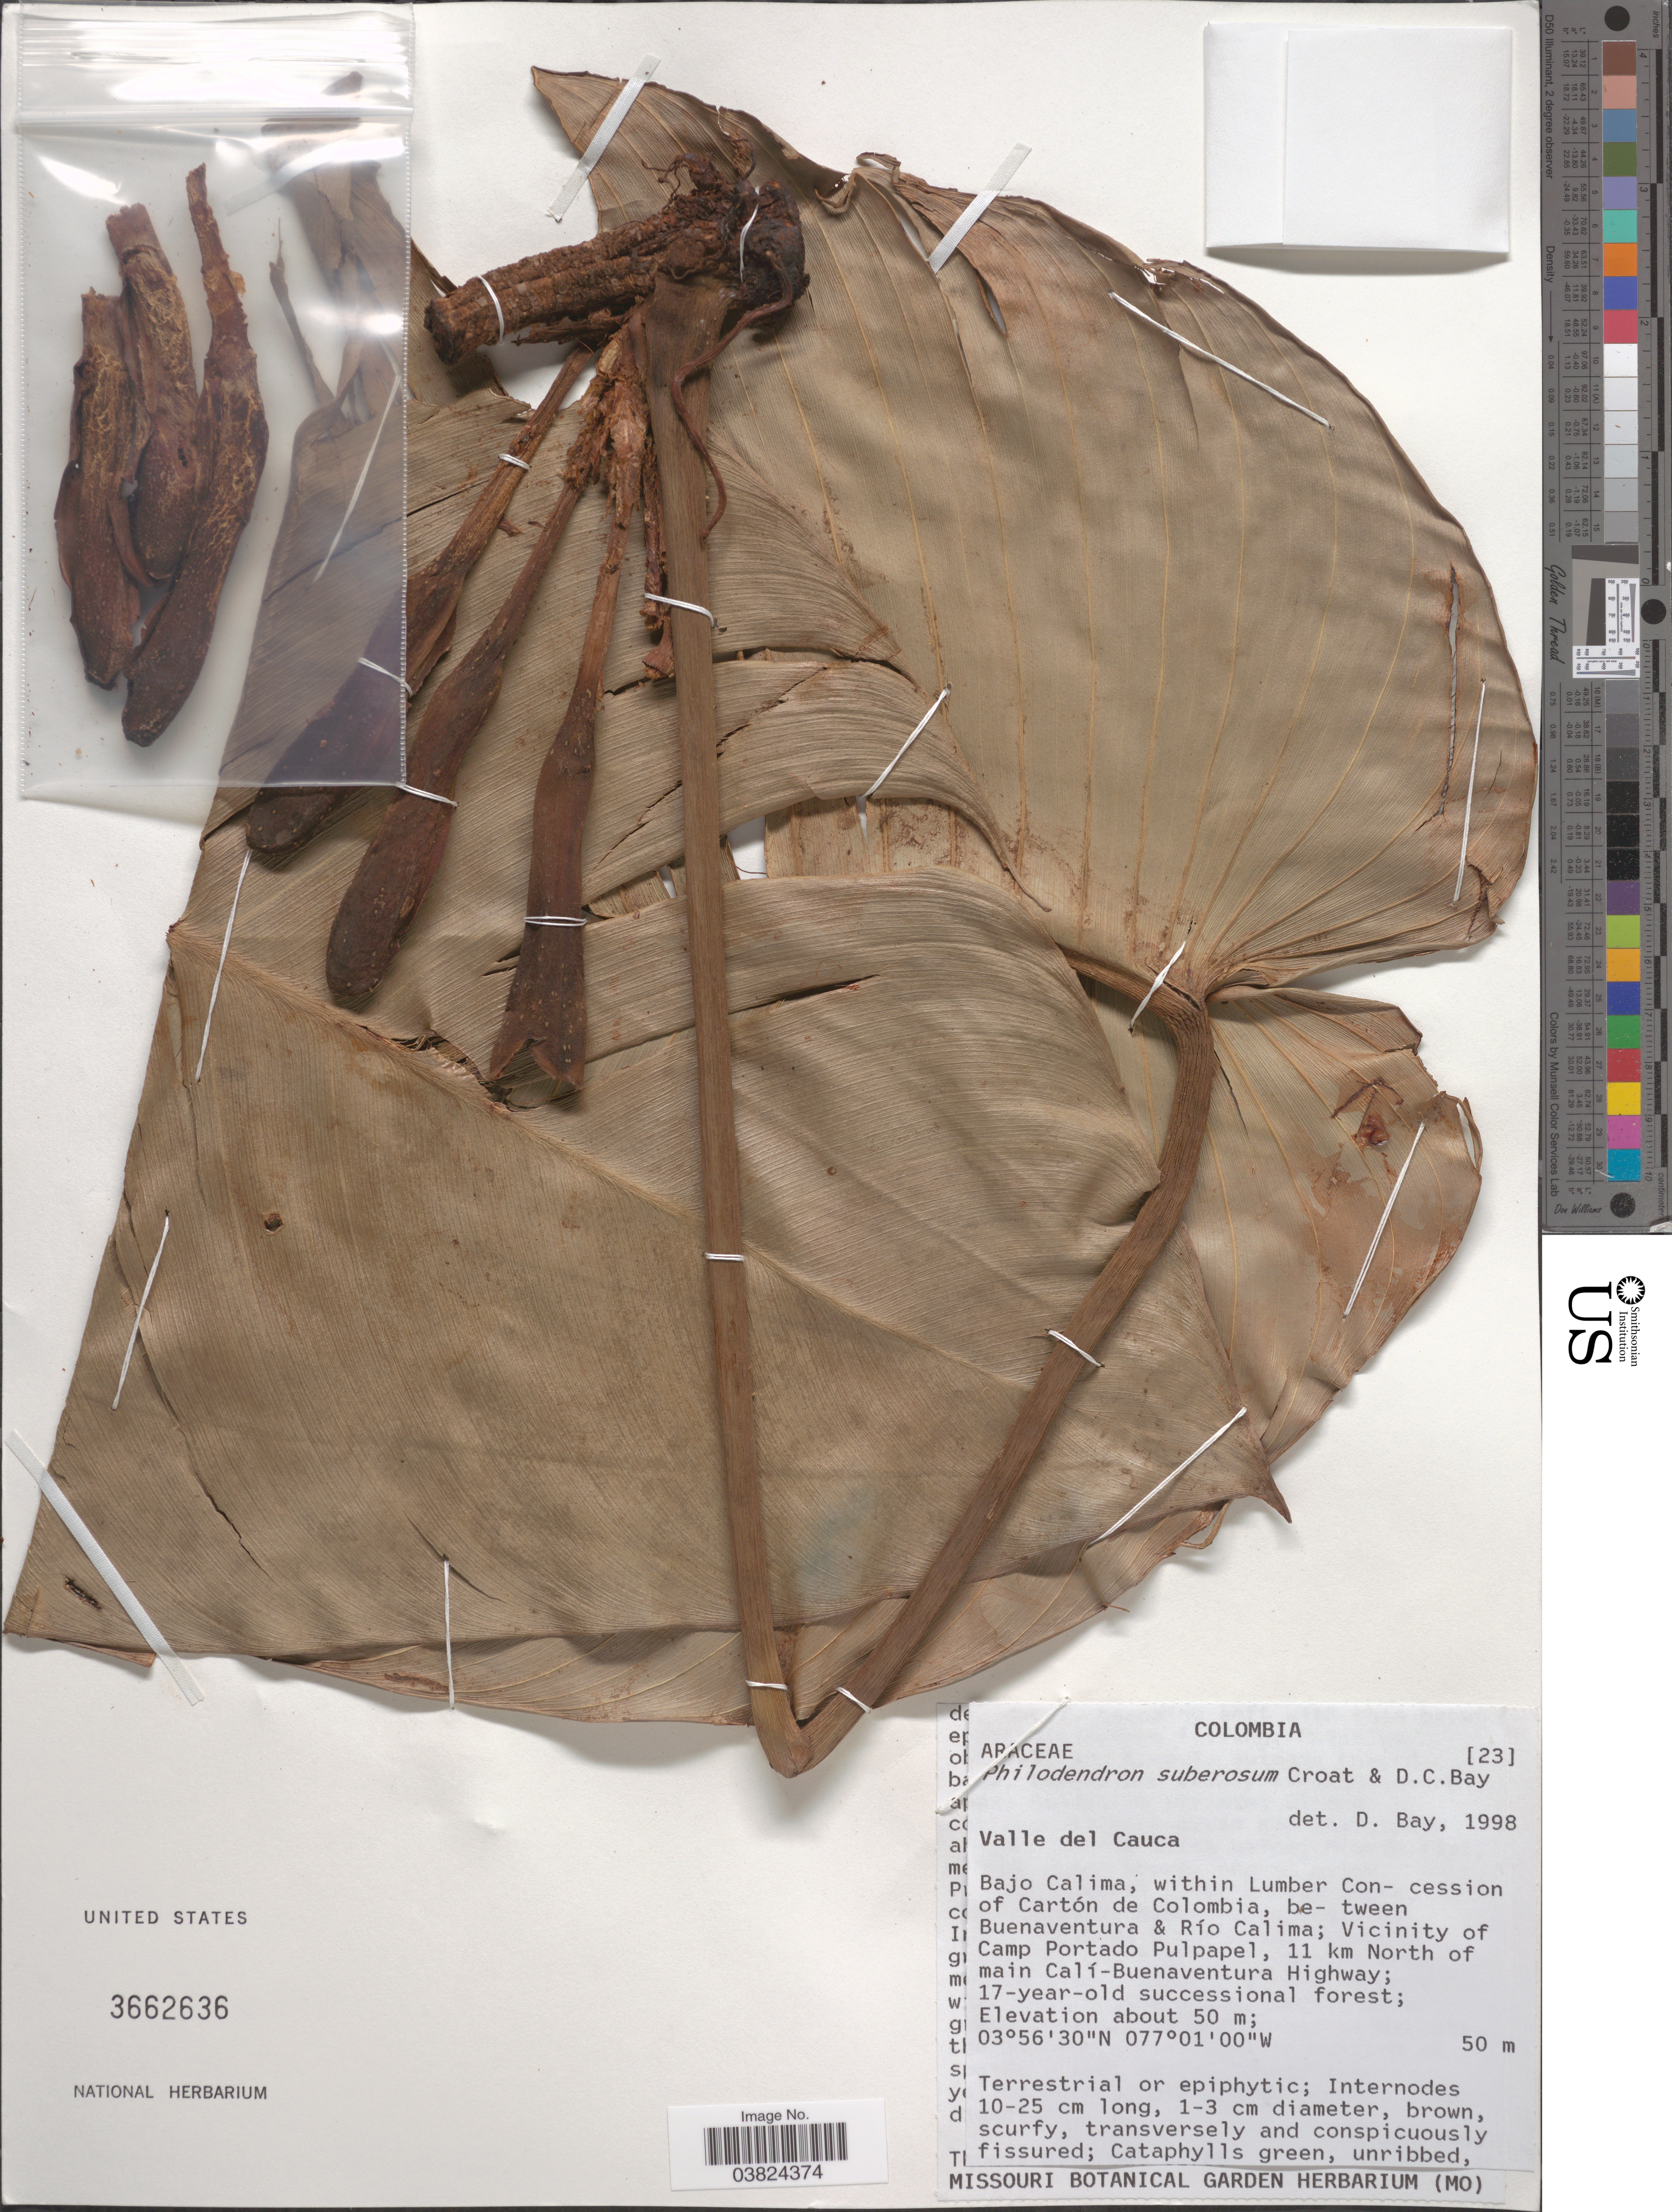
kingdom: Plantae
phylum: Tracheophyta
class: Liliopsida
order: Alismatales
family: Araceae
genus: Philodendron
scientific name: Philodendron suberosum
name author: Croat & D.C. Bay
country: Colombia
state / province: Valle del Cauca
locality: Bajo Calima, within Lumber Con- cession of Cartón de Colombia, be- tween Buenaventura & Río Calima; Vicinity of Camp Portado Pulpapel, 11 km North of main Calí-Buenaventura Highway.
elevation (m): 50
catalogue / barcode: US 3662636